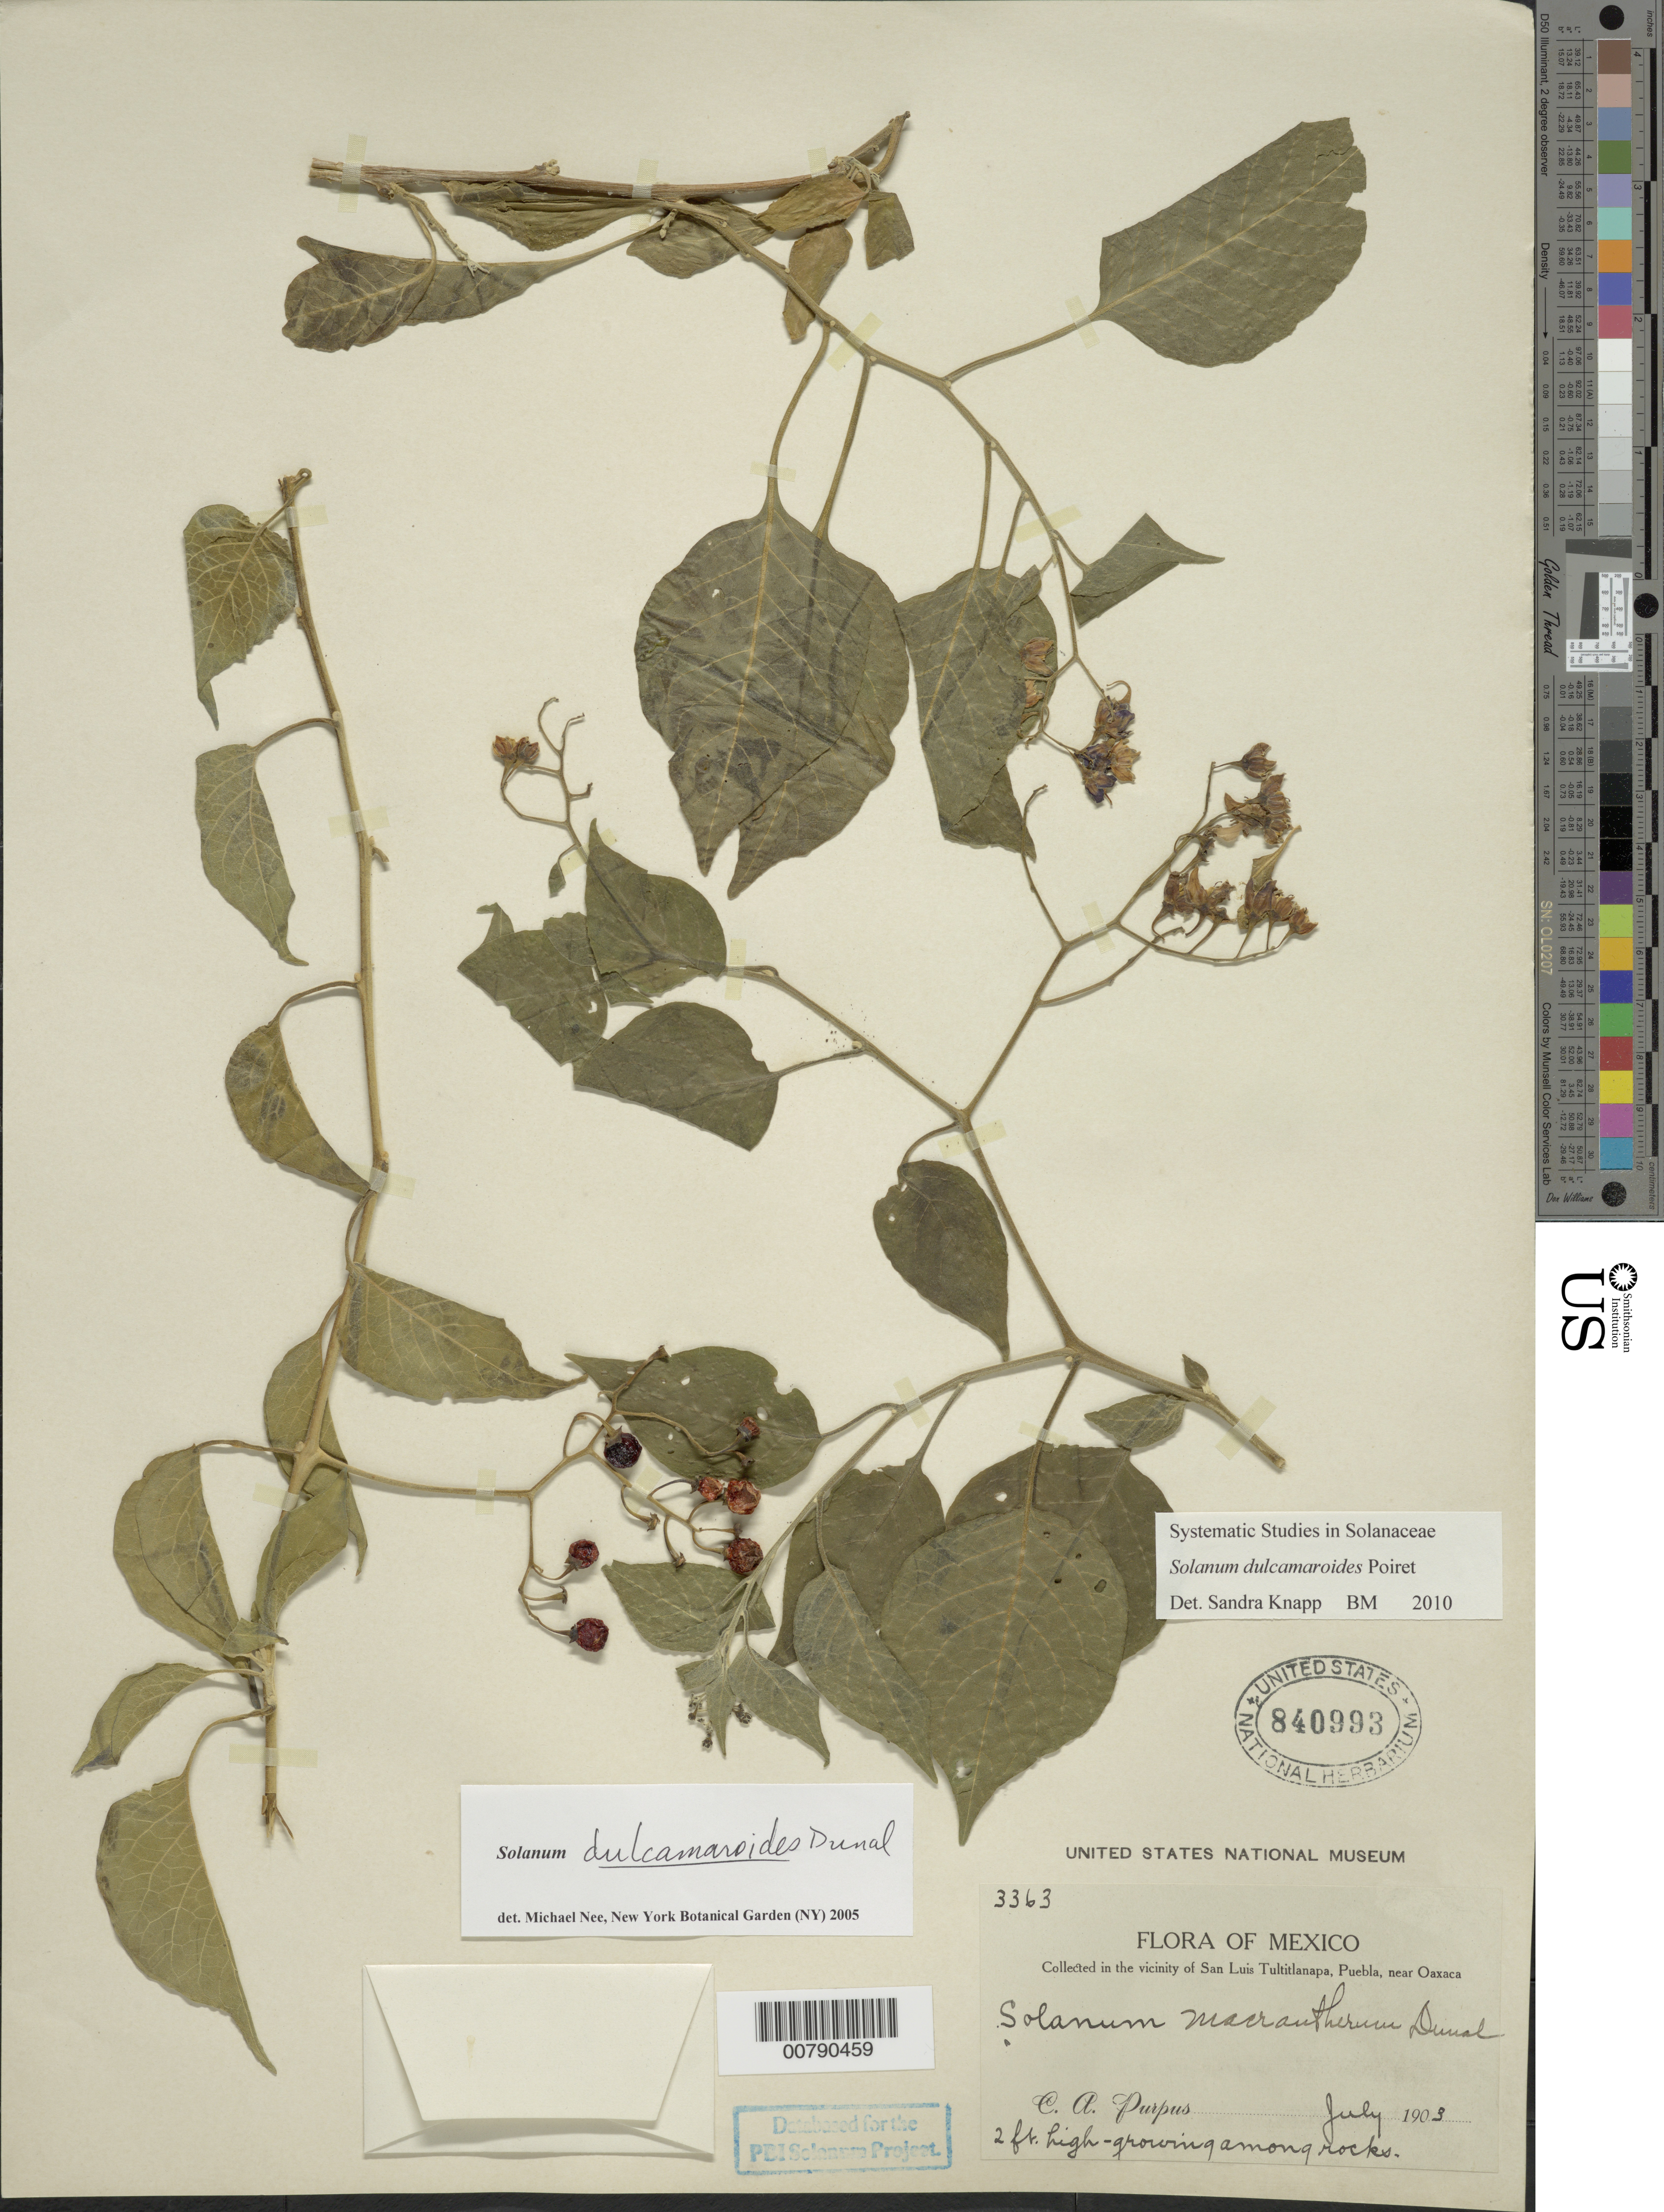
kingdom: Plantae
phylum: Tracheophyta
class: Magnoliopsida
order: Solanales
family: Solanaceae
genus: Solanum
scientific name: Solanum dulcamaroides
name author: Dunal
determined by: Knapp, S. D.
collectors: C. A. Purpus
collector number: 3363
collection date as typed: Jul 1903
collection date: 1903-07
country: Mexico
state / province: Oaxaca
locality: vicinity San Luis Tultitlanapa, Puebla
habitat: Growing amongst rocks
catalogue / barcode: US 840993